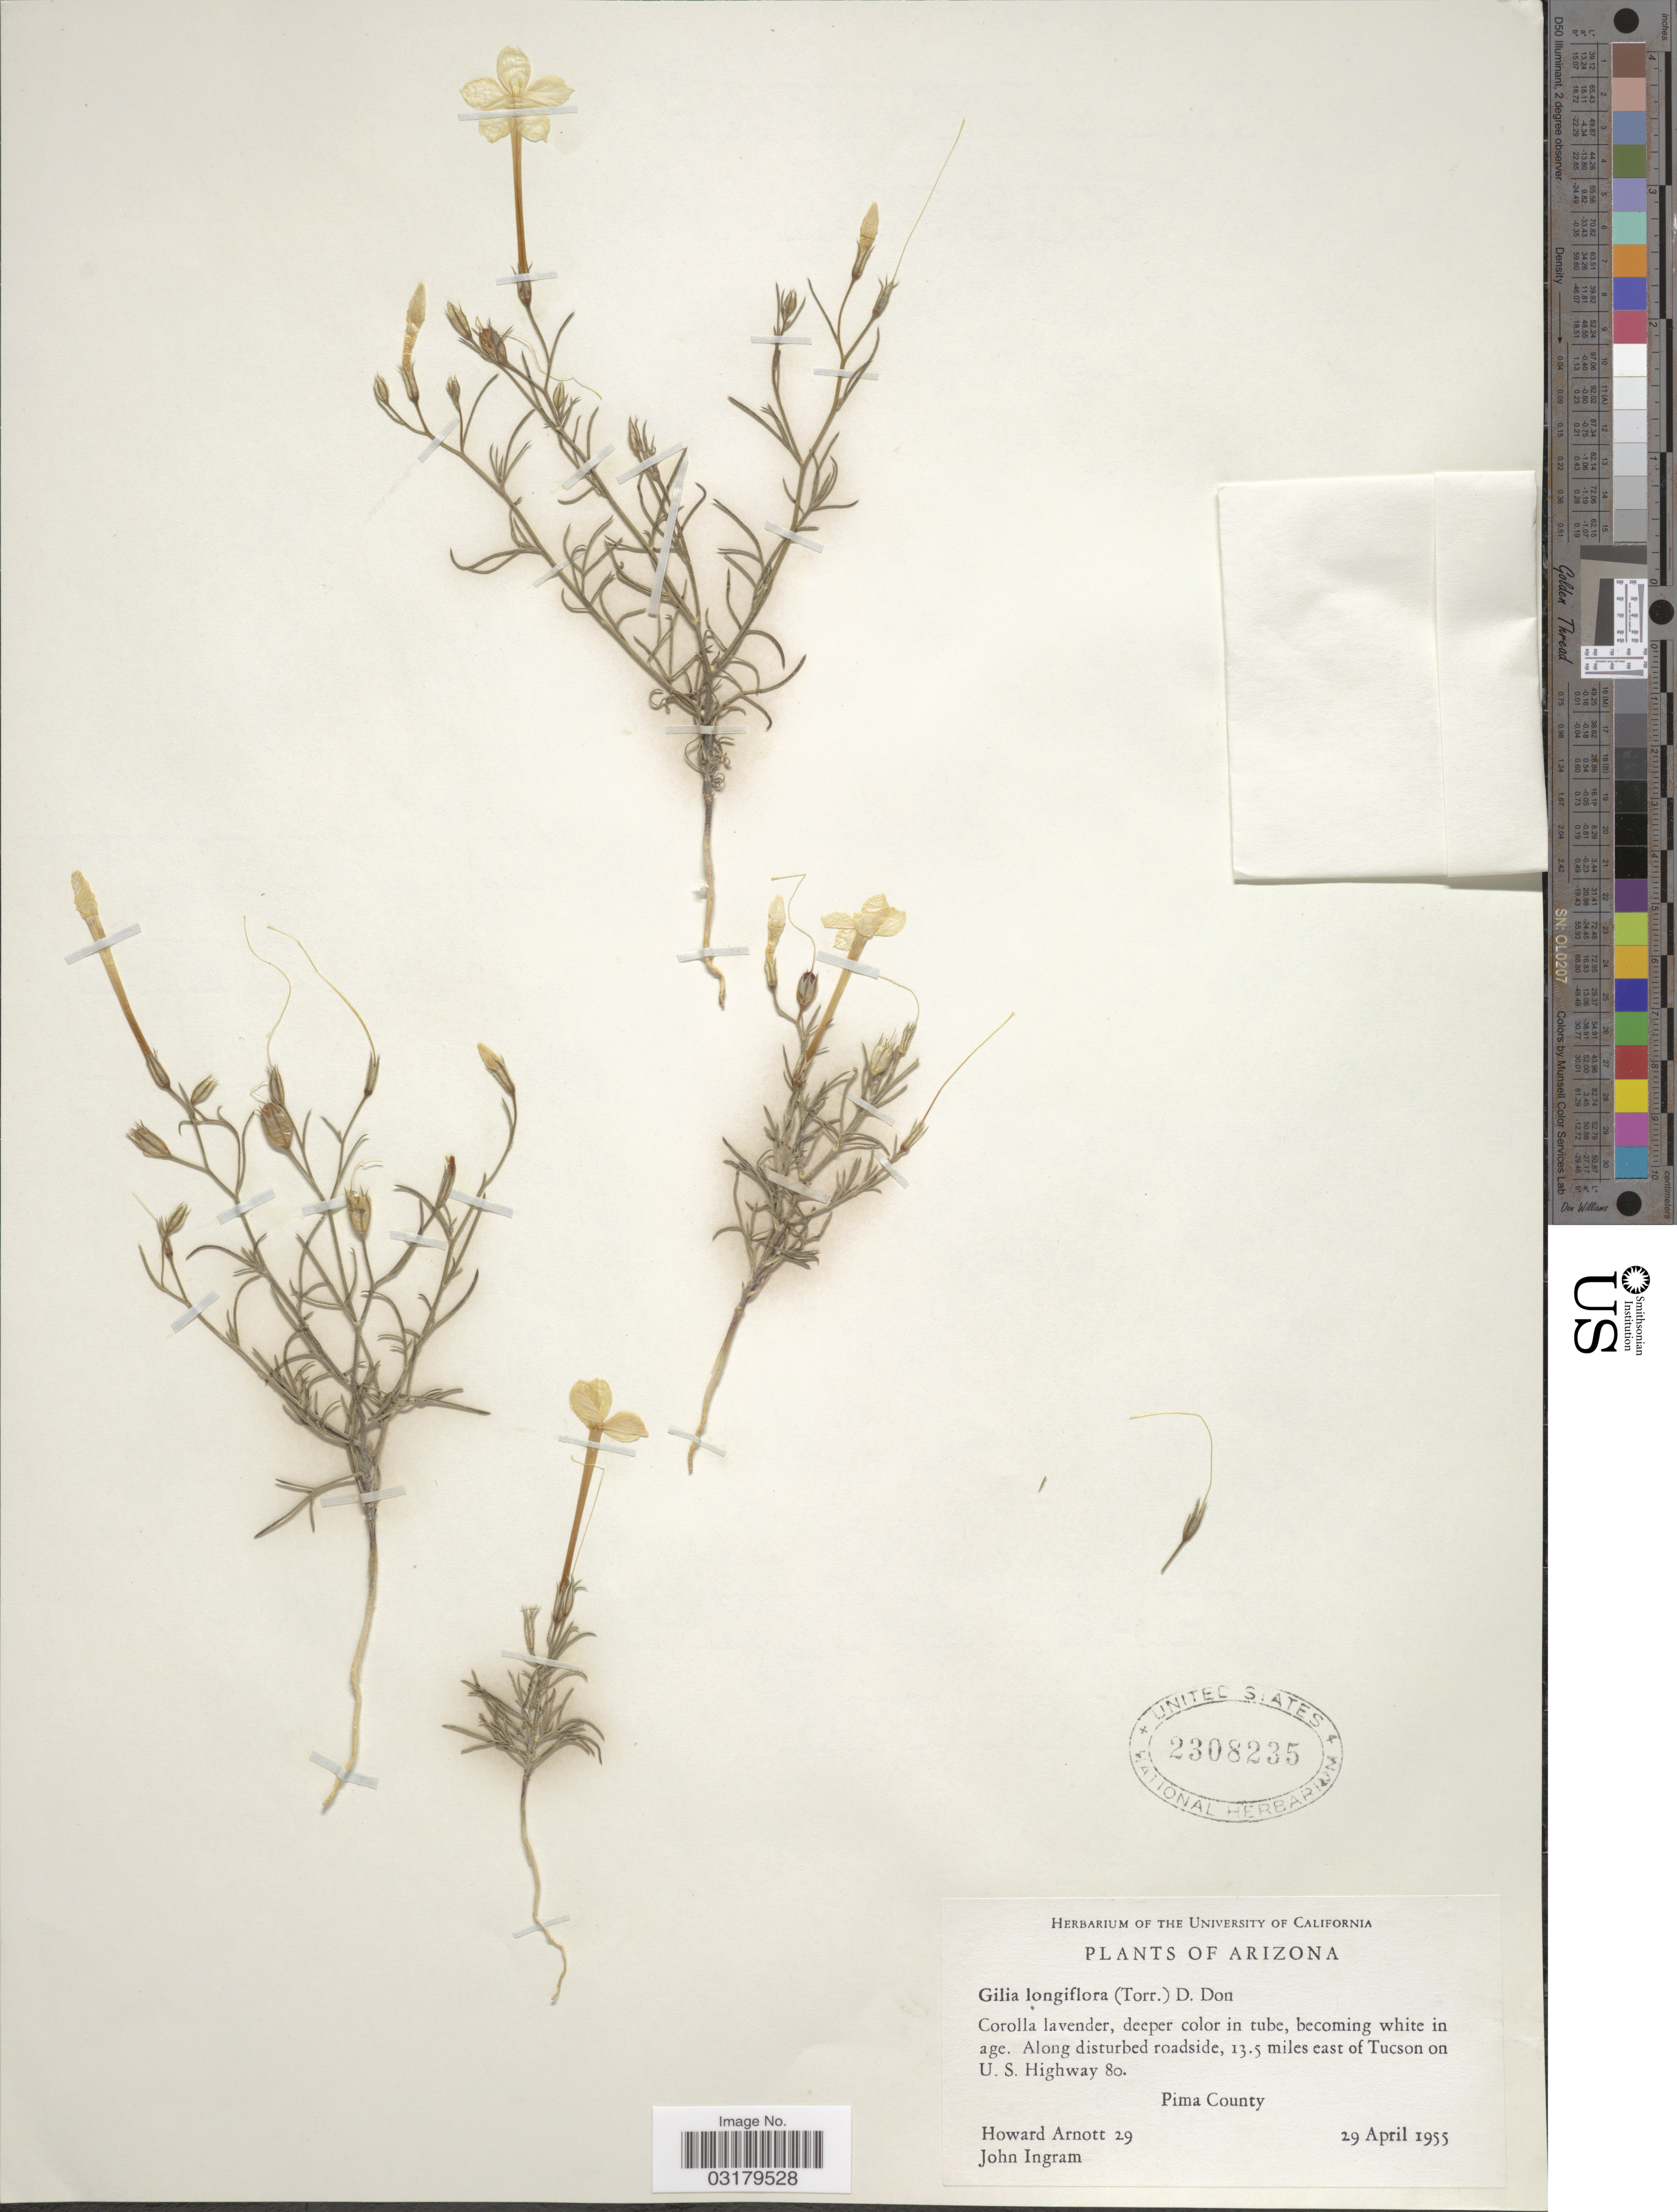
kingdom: Plantae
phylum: Tracheophyta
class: Magnoliopsida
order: Ericales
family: Polemoniaceae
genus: Ipomopsis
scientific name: Ipomopsis longiflora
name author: (Torr.) V.E. Grant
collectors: H. J. Arnott & J. W. Ingram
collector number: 29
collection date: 1955-04-29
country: United States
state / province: Arizona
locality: Along disturbed roadside, 13.5 miles east of Tucson on U.S. Highway 80. Pima County.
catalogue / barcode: US 2308235